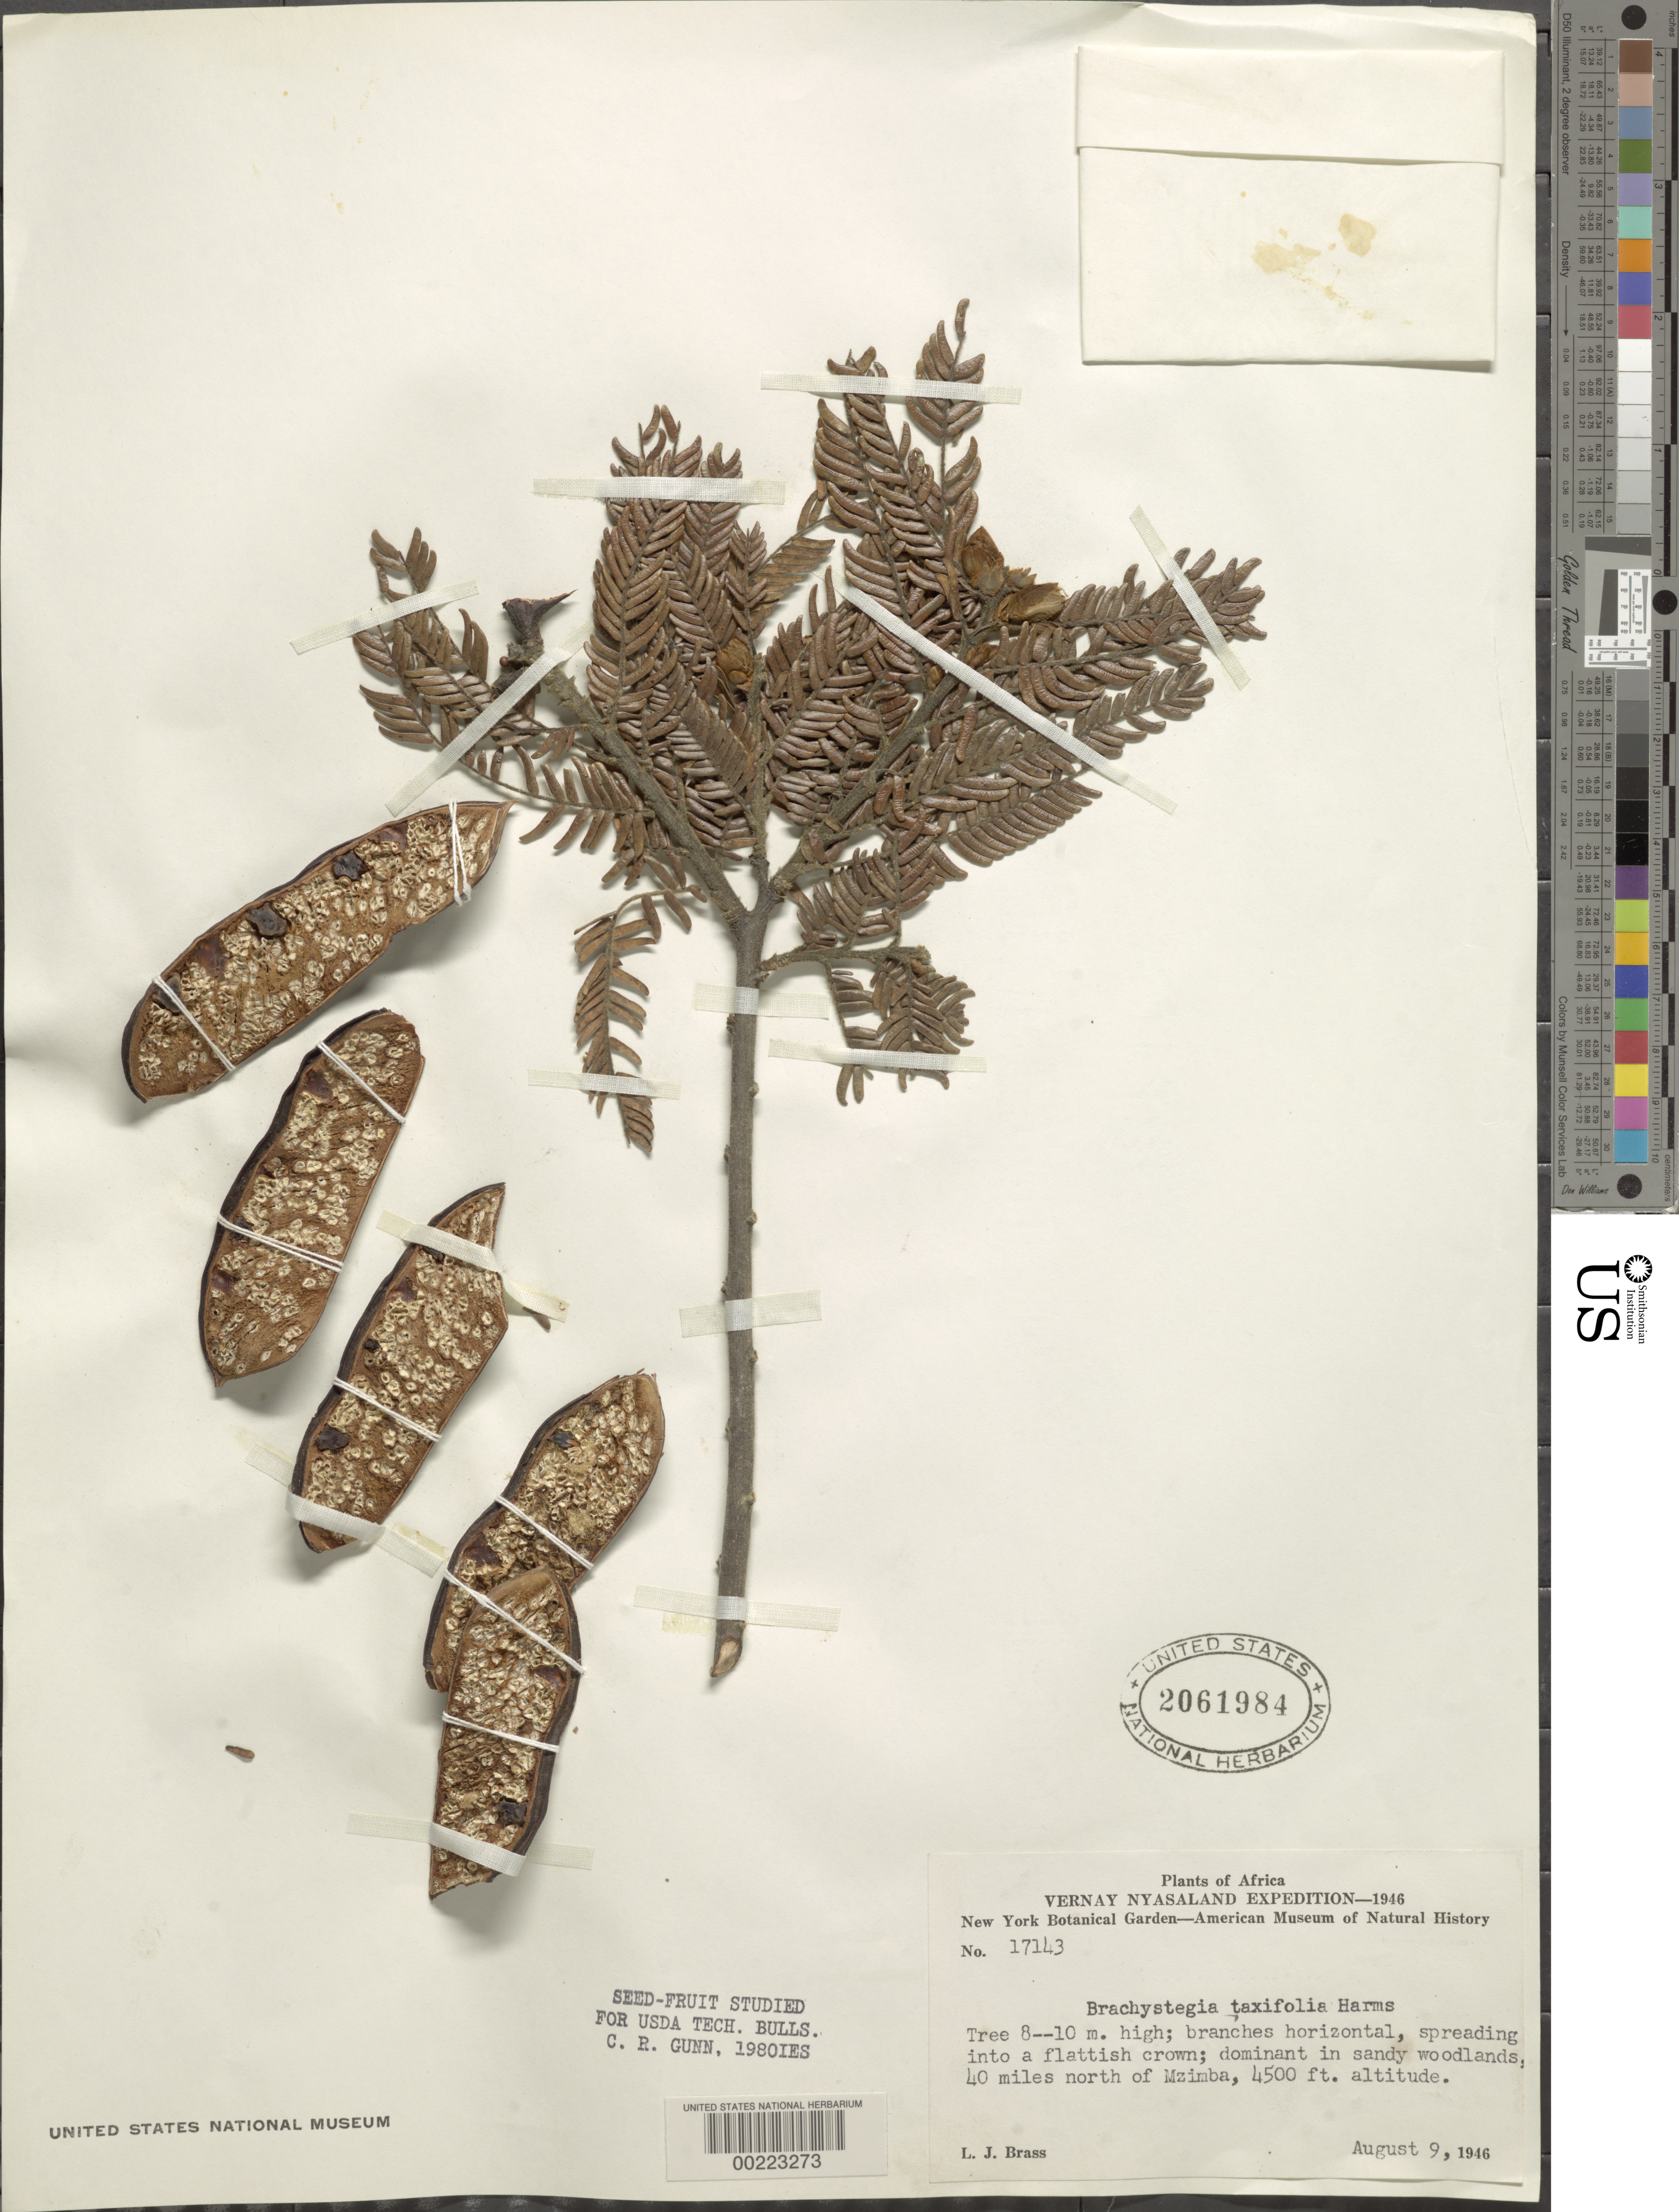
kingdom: Plantae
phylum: Tracheophyta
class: Magnoliopsida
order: Fabales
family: Fabaceae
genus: Brachystegia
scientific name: Brachystegia taxifolia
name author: Harms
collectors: L. J. Brass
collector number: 17143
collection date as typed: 09 Aug 1946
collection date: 1946-08-09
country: Malawi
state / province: Northern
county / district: Mzimba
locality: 40 mi n of mzimba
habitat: Sandy woodlands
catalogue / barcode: US 2061984